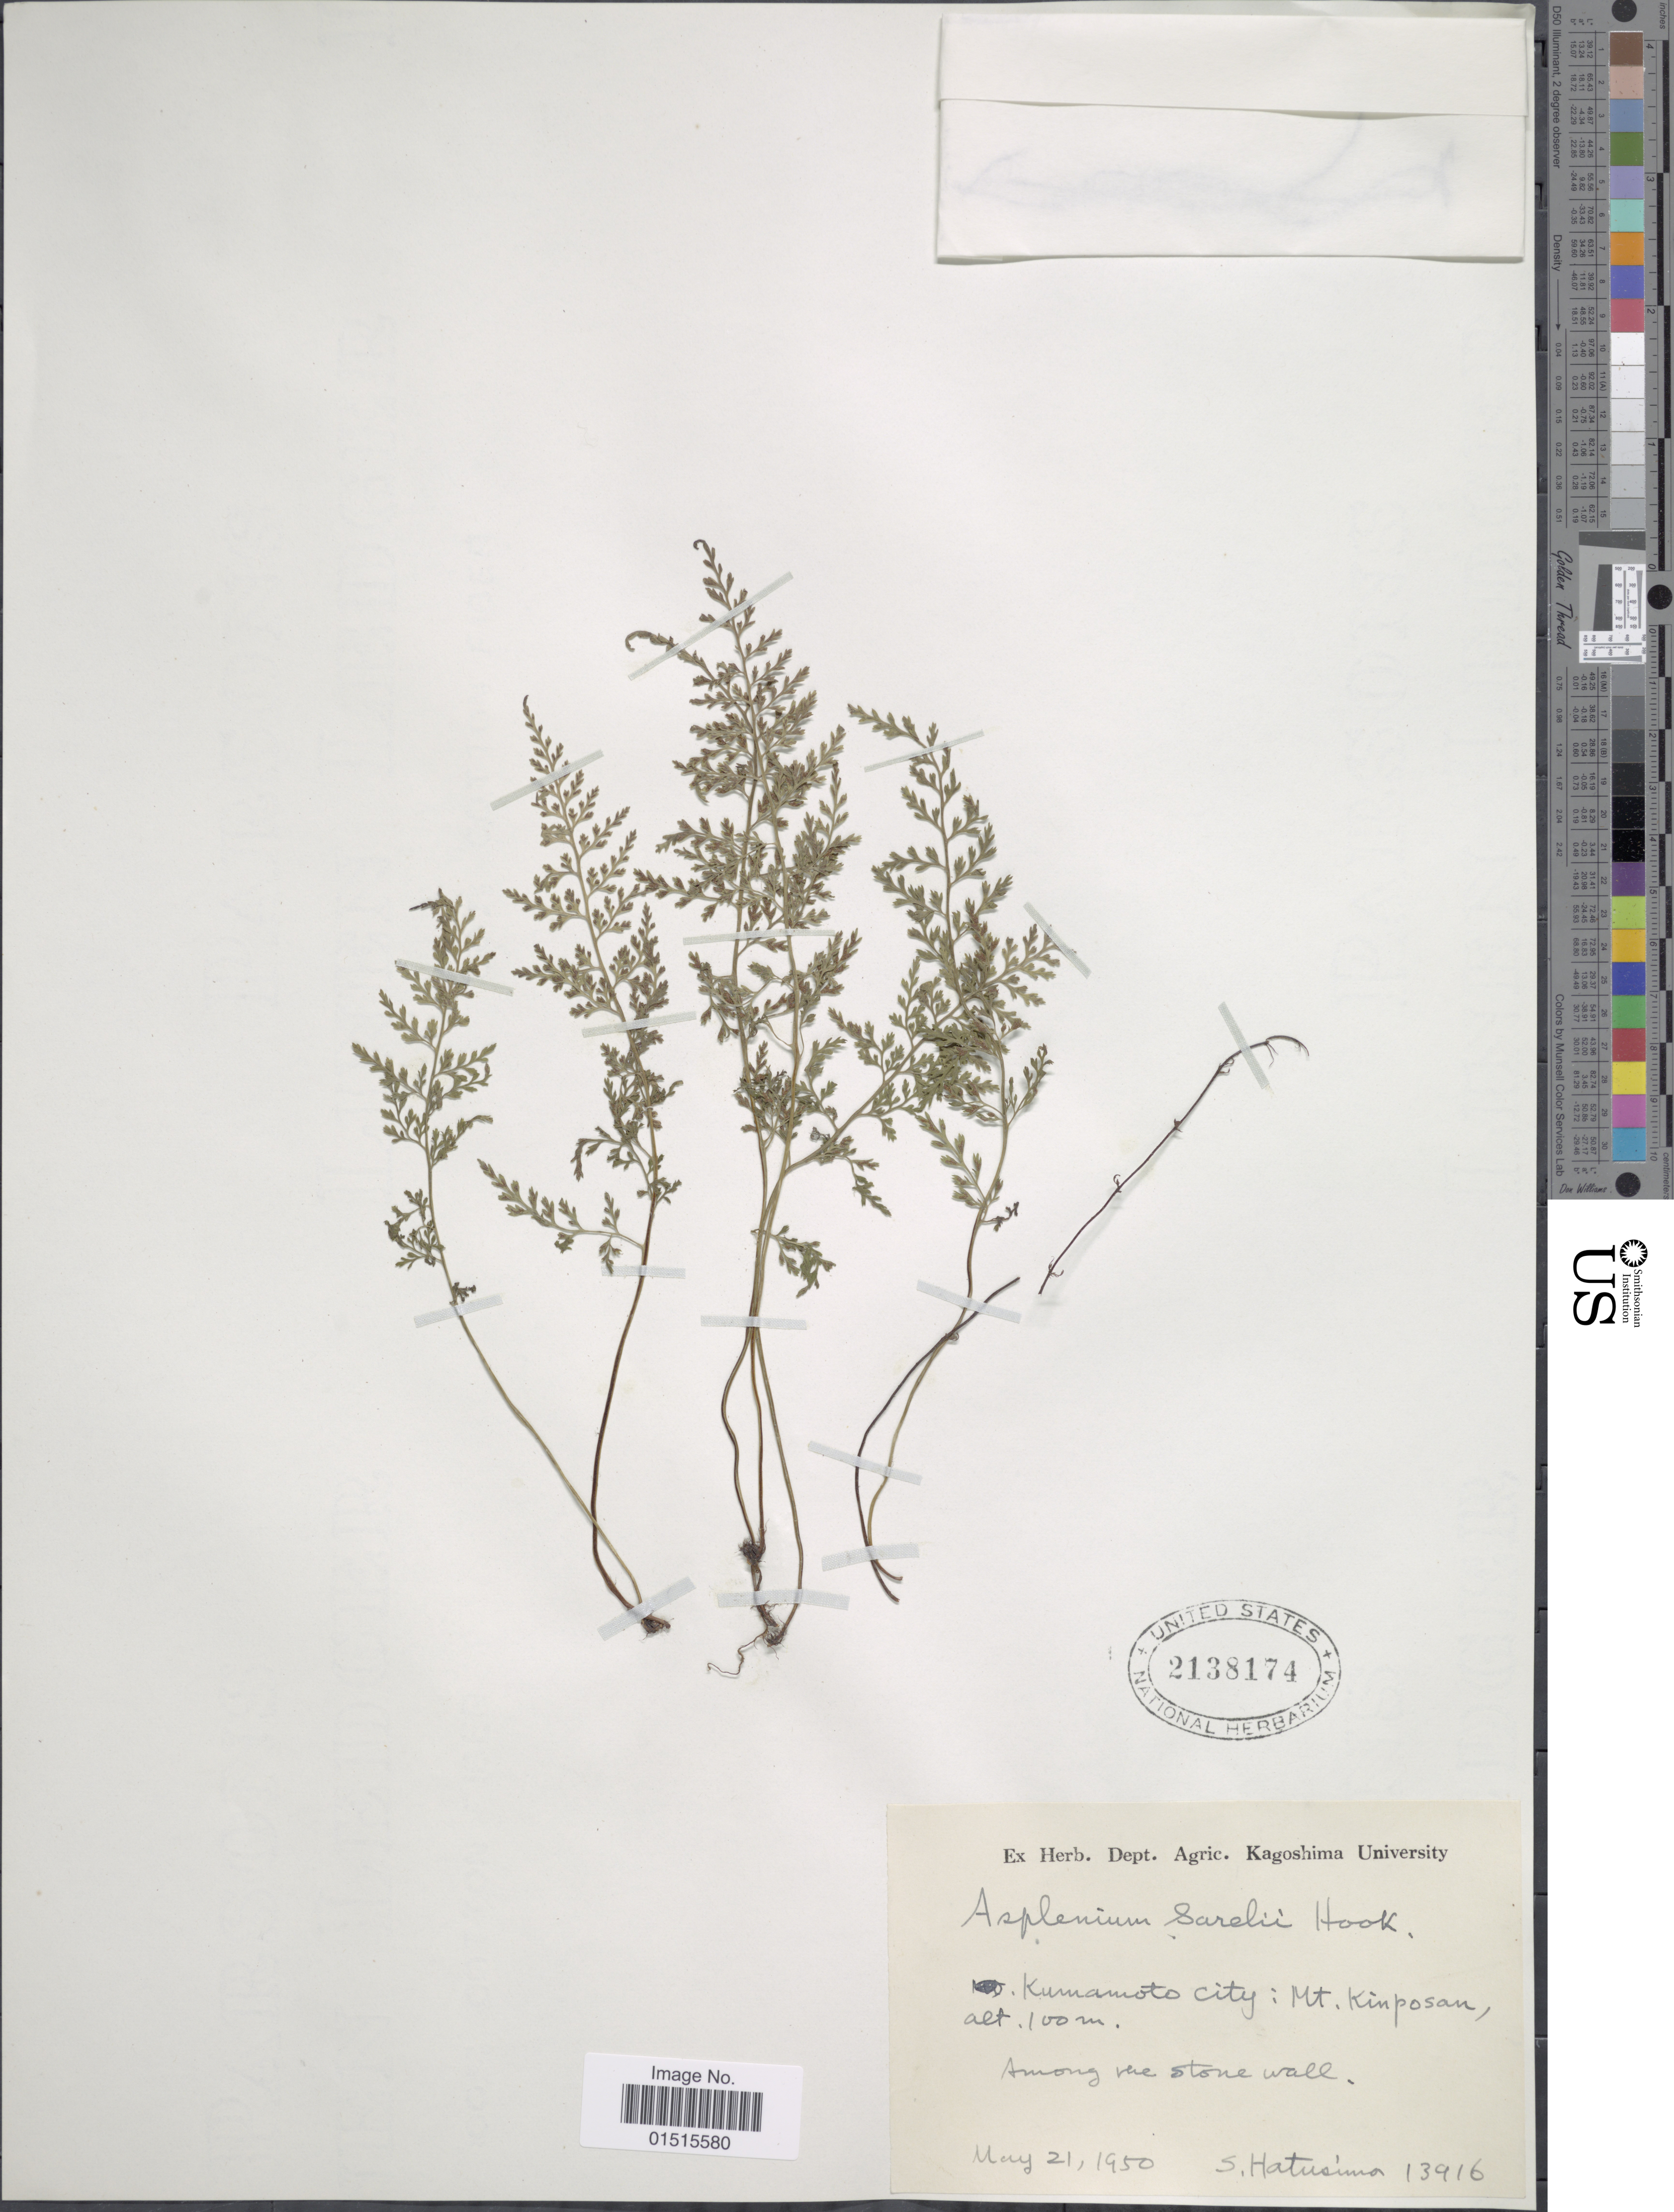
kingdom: Plantae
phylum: Tracheophyta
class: Polypodiopsida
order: Polypodiales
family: Aspleniaceae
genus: Asplenium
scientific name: Asplenium sarelii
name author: Hook.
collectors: S. Hatusima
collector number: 13916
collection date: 1950-05-21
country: Japan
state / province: Kumamoto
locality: Mt. Kimposan, among the stone wall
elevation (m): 100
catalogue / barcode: US 2138174